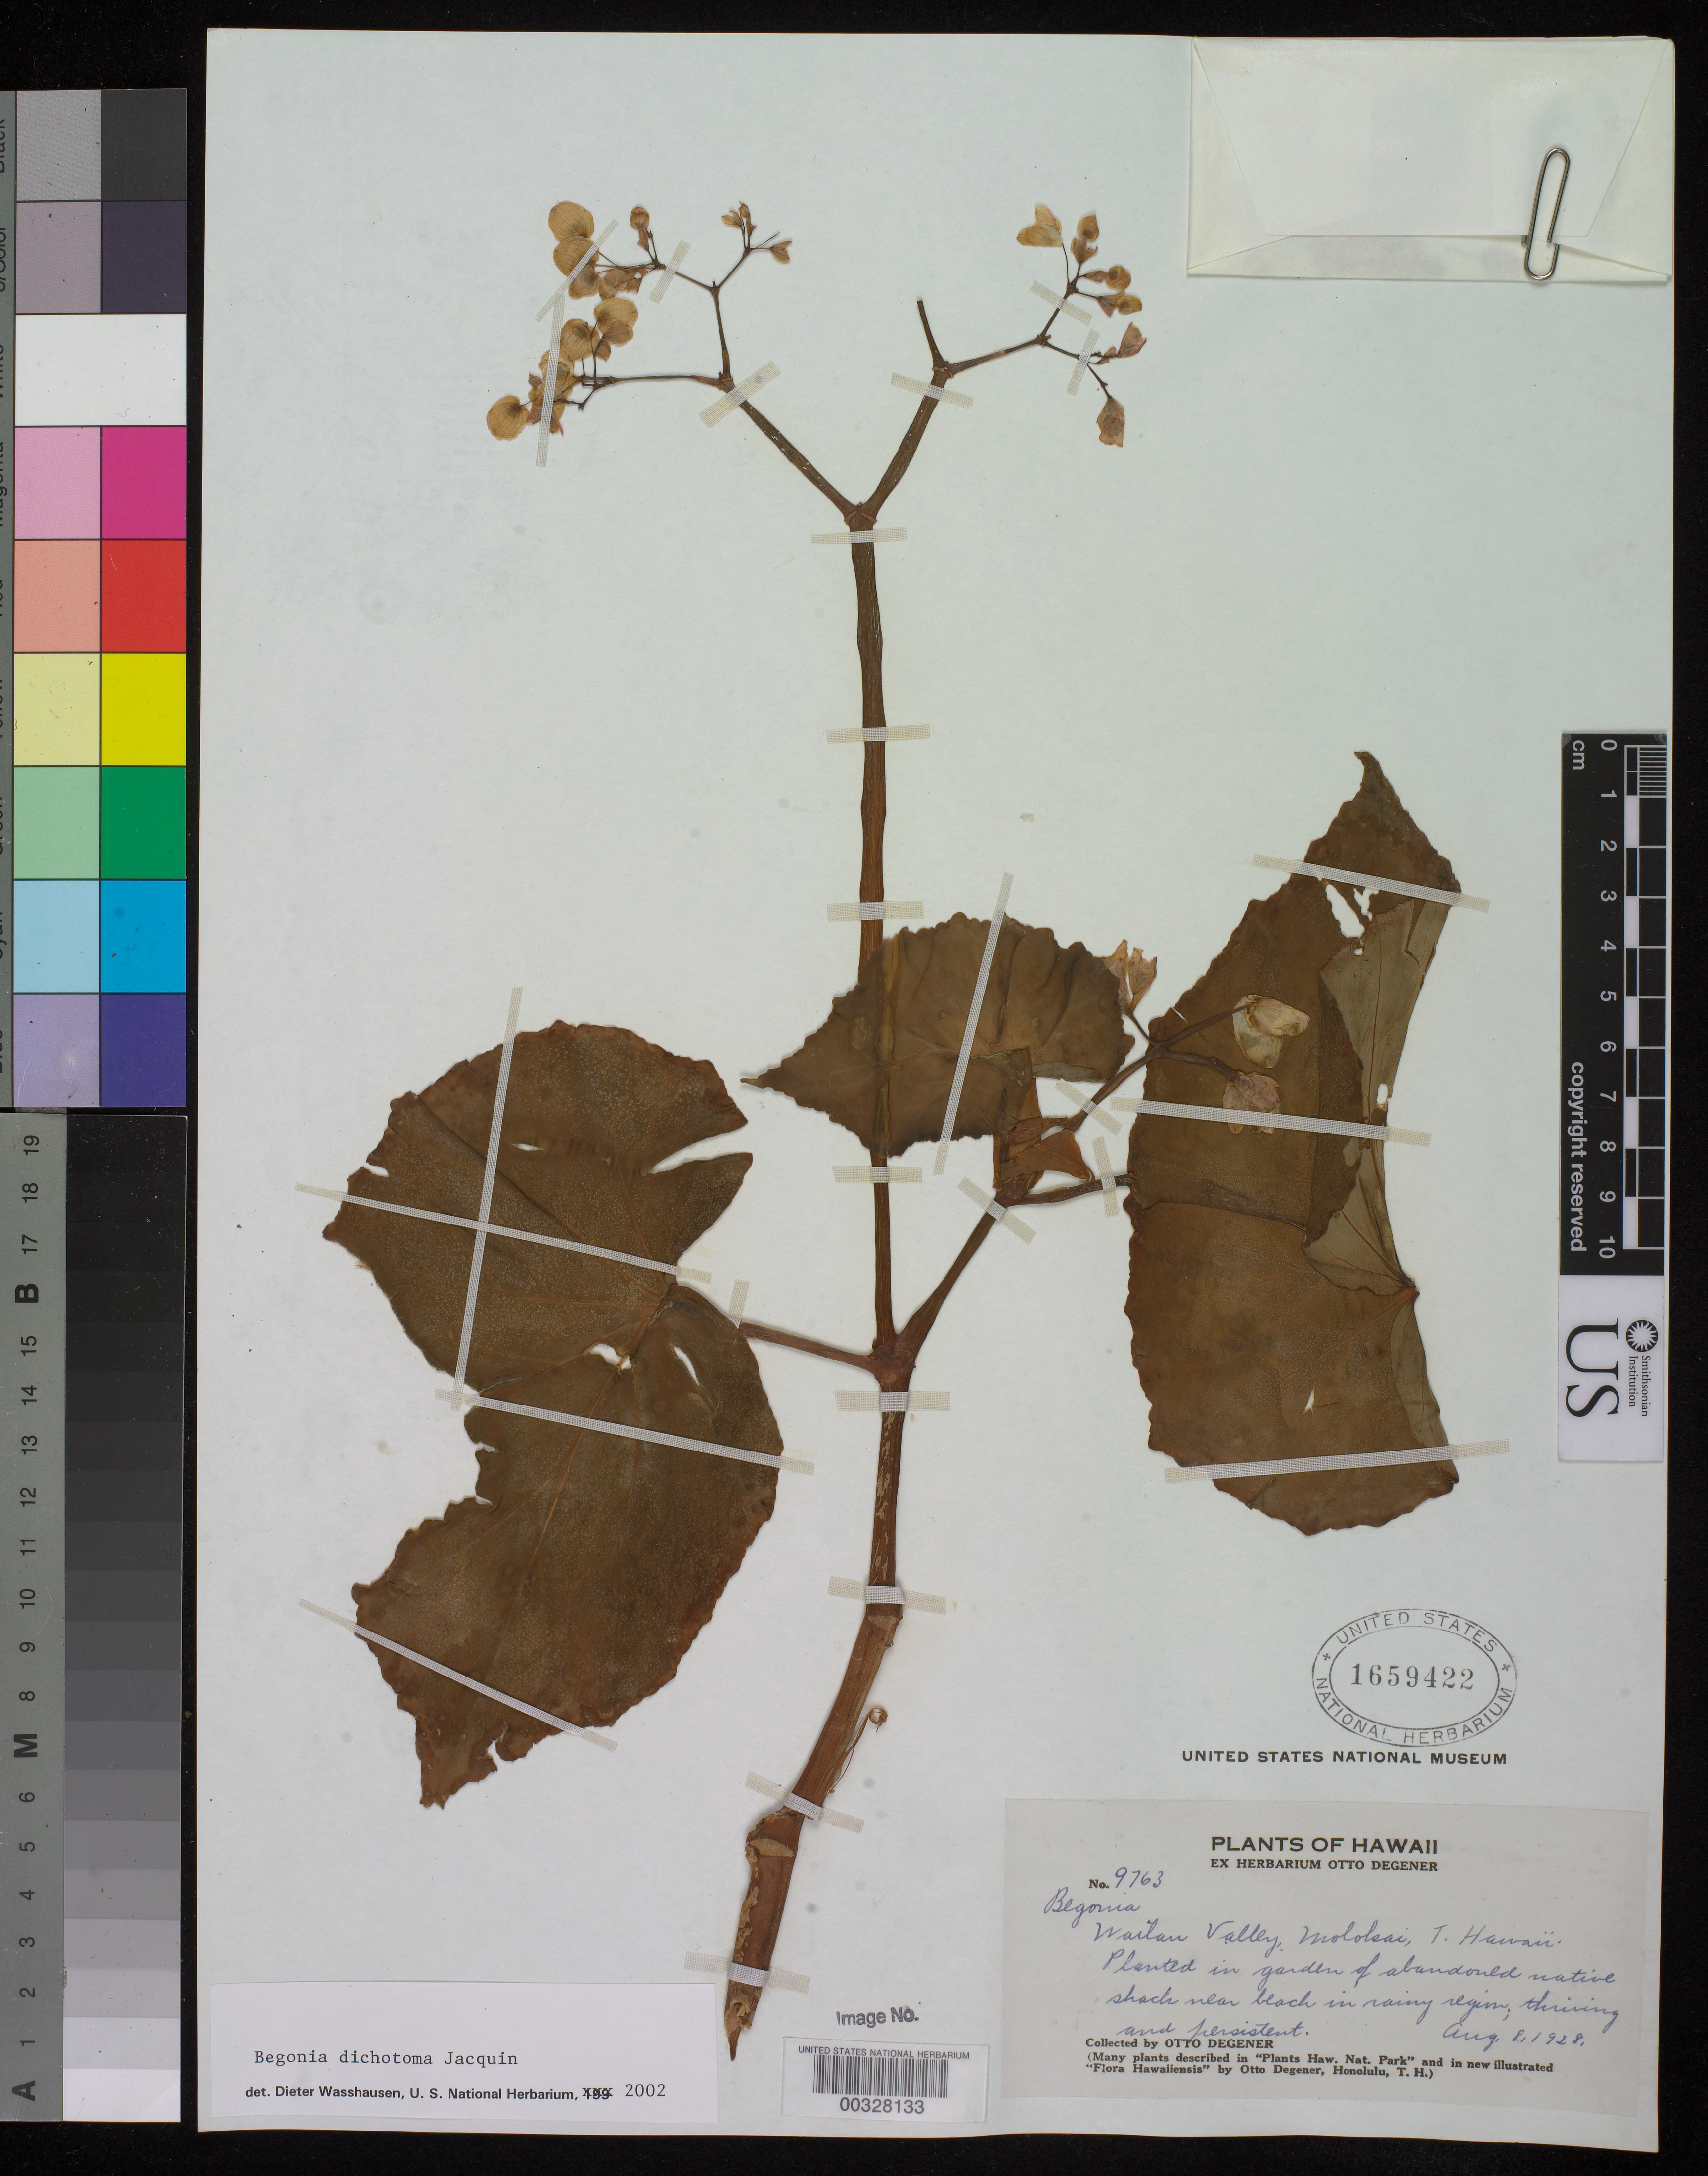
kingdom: Plantae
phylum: Tracheophyta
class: Magnoliopsida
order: Cucurbitales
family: Begoniaceae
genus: Begonia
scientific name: Begonia reniformis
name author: Dryand.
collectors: O. Degener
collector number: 9763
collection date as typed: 08 Aug 1928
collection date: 1928-08-08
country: United States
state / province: Hawaii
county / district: Maui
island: Moloka'i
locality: Wailau valley, Molokai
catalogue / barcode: US 1659422